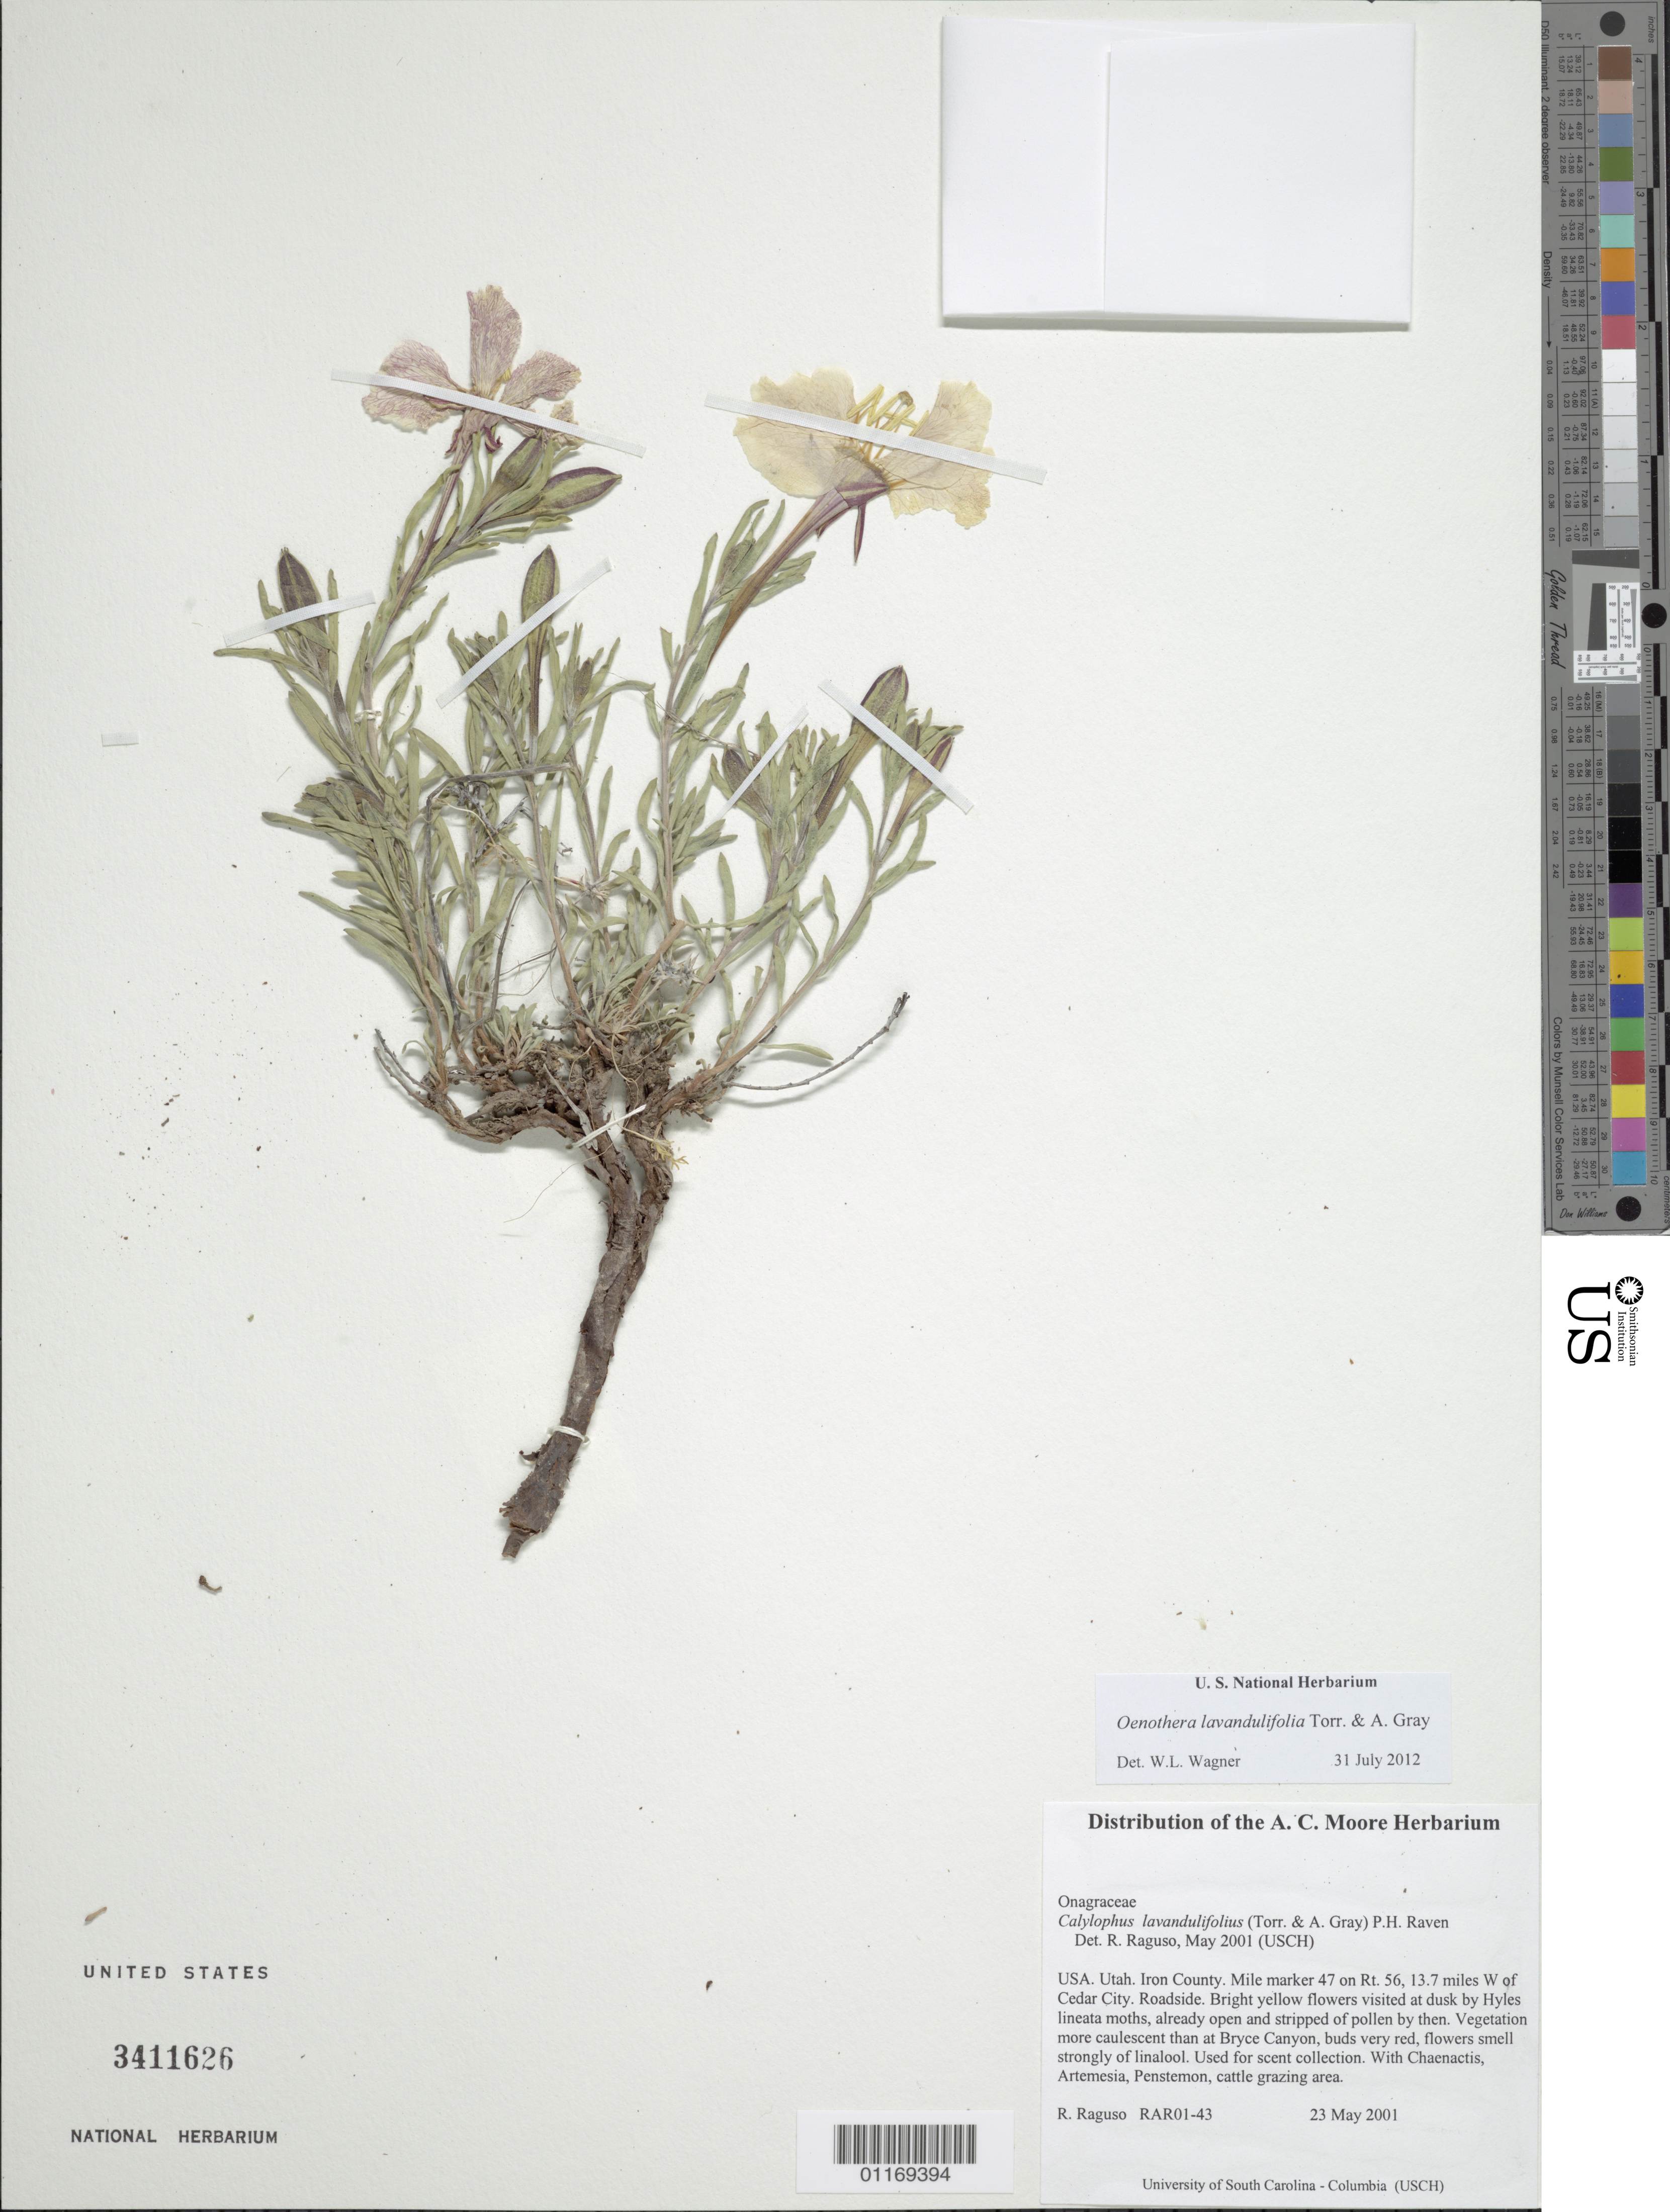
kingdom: Plantae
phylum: Tracheophyta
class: Magnoliopsida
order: Myrtales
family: Onagraceae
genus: Oenothera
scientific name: Oenothera lavandulifolia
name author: Torr. & A. Gray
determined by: Wagner, W. L., (BOT), Smithsonian Institution - National Museum of Natural History (UNITED STATES)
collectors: R. Raguso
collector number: RAR01-43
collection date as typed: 23 May 2001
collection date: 2001-05-23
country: United States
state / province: Utah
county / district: Iron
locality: Mile marker 47 on Rt. 56, 13.7 miles W of Cedar City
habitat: Roadside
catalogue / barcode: US 3411626